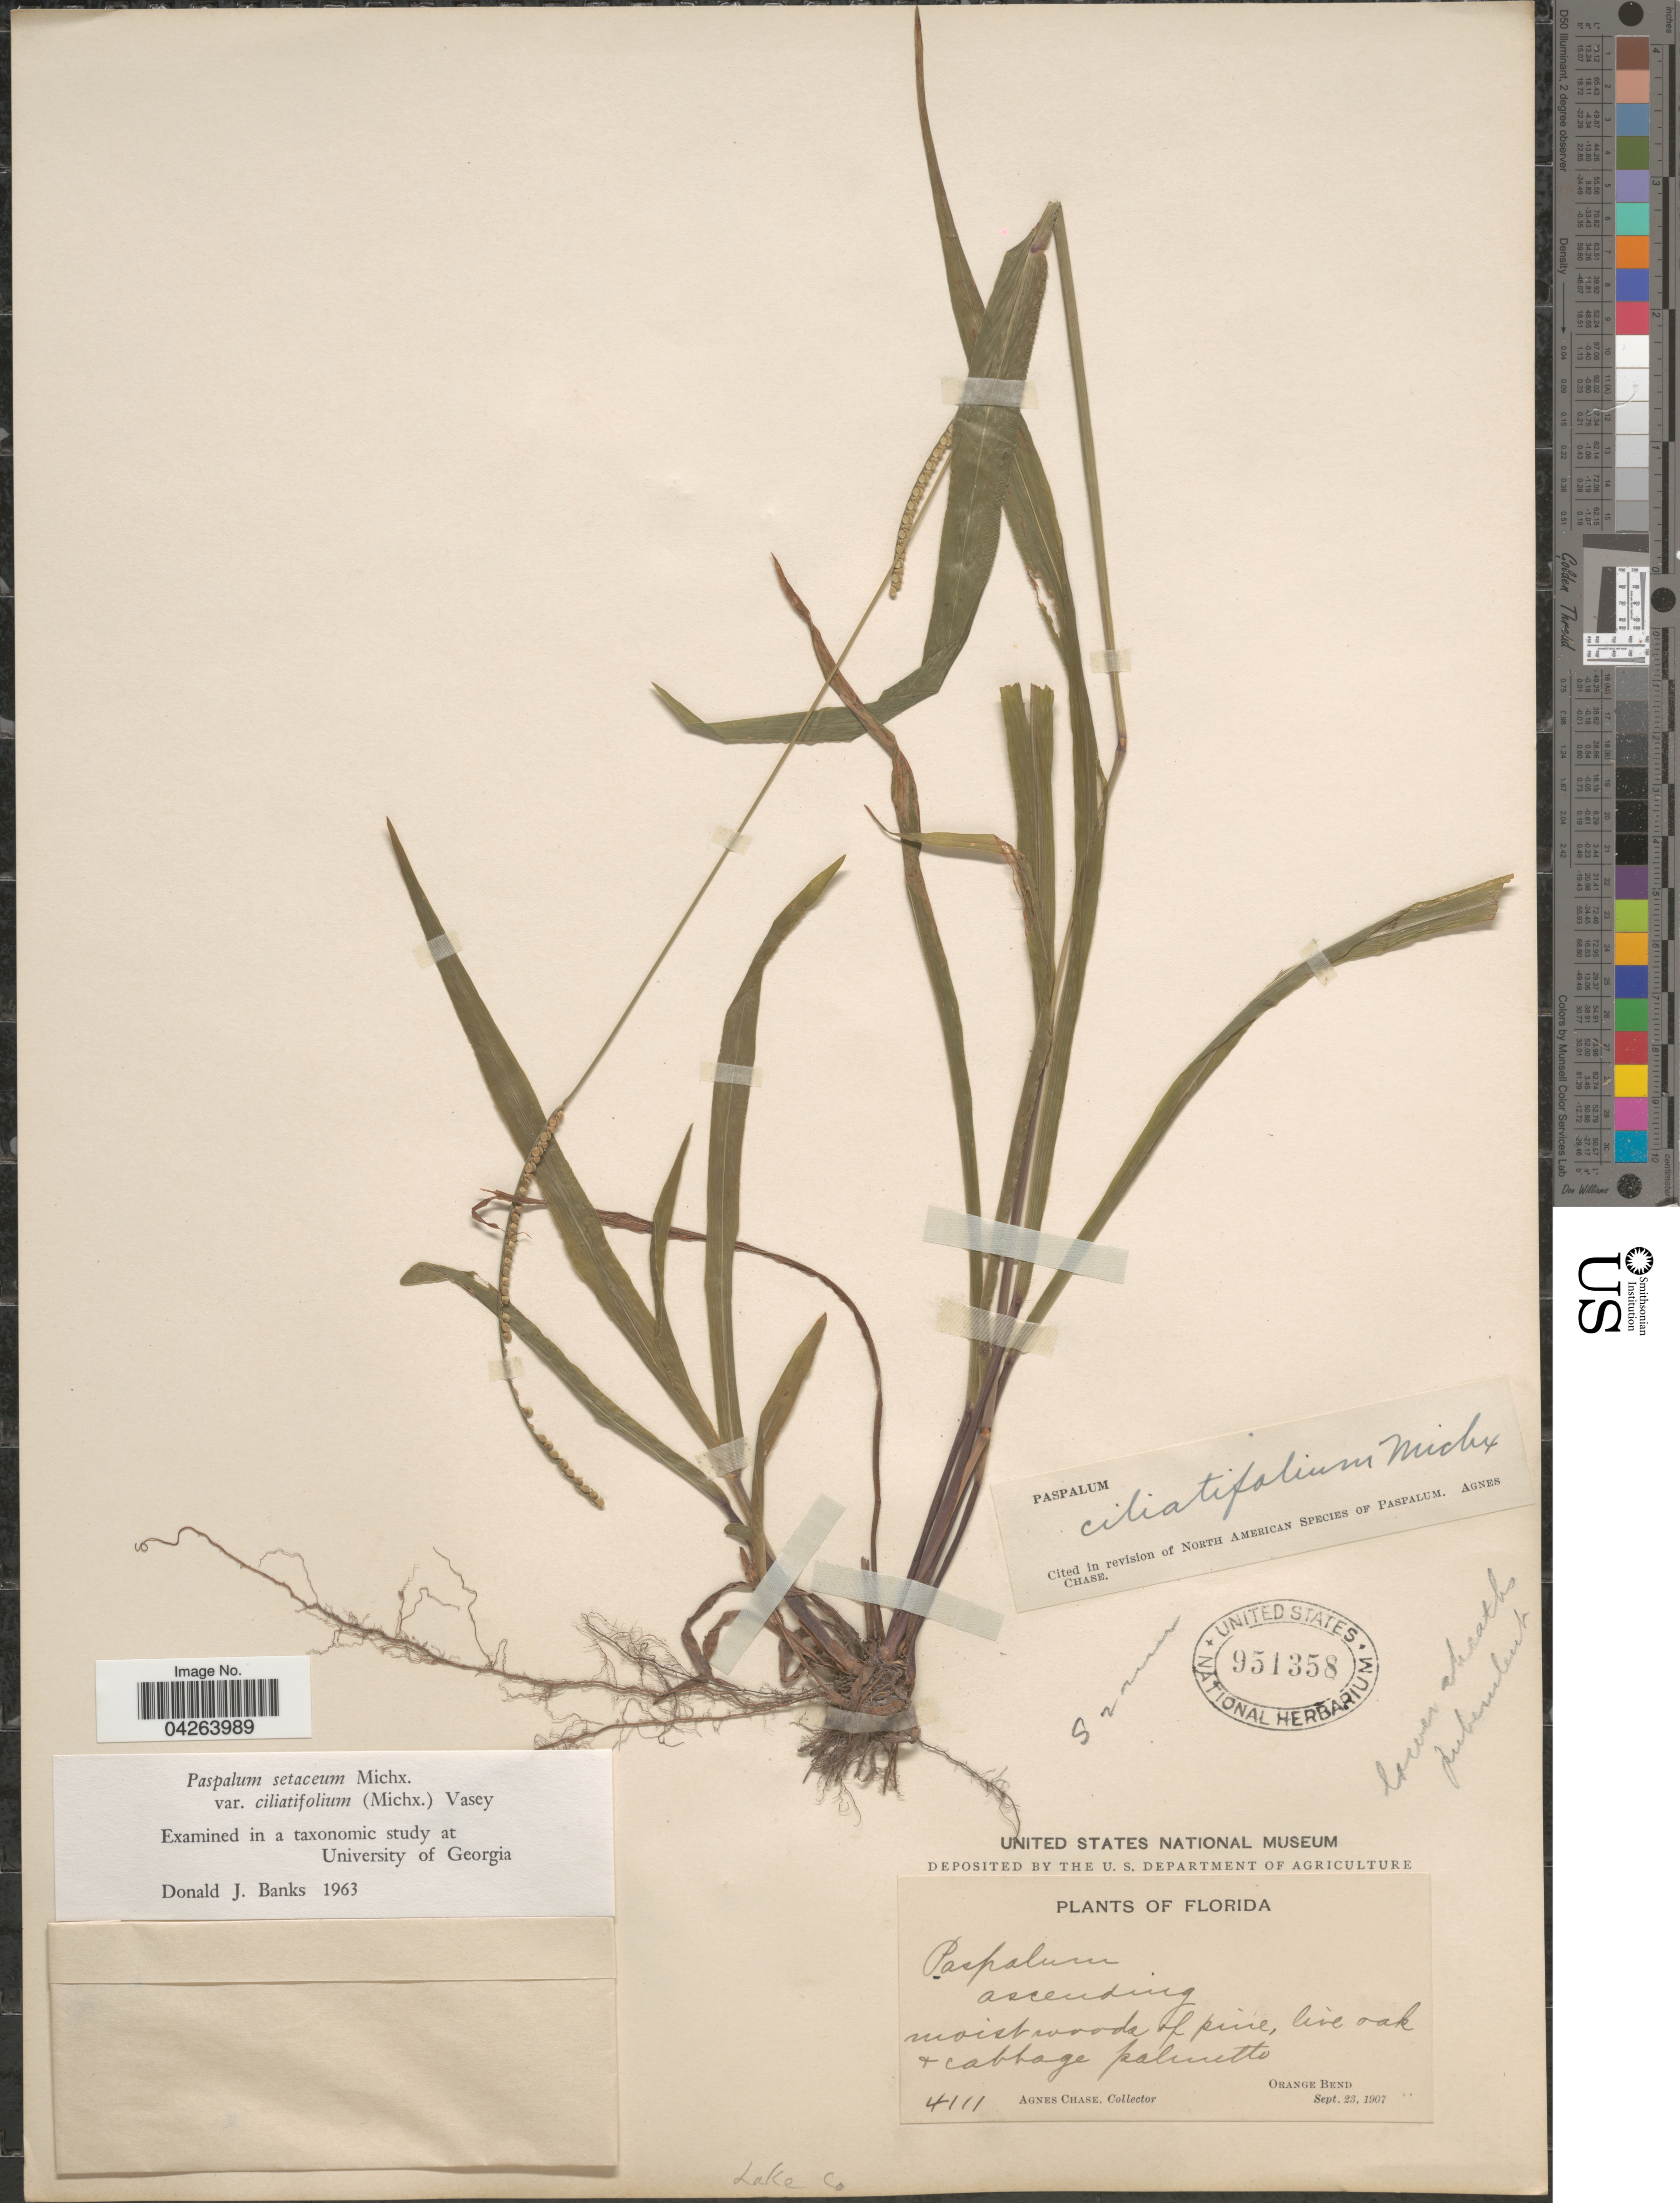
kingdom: Plantae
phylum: Tracheophyta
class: Liliopsida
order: Poales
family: Poaceae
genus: Paspalum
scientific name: Paspalum setaceum var. ciliatifolium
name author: (Michx.) Vasey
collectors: A. Chase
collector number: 4111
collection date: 1907-09-23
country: United States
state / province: Florida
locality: Orange Bend. Lake Co.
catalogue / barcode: US 951358